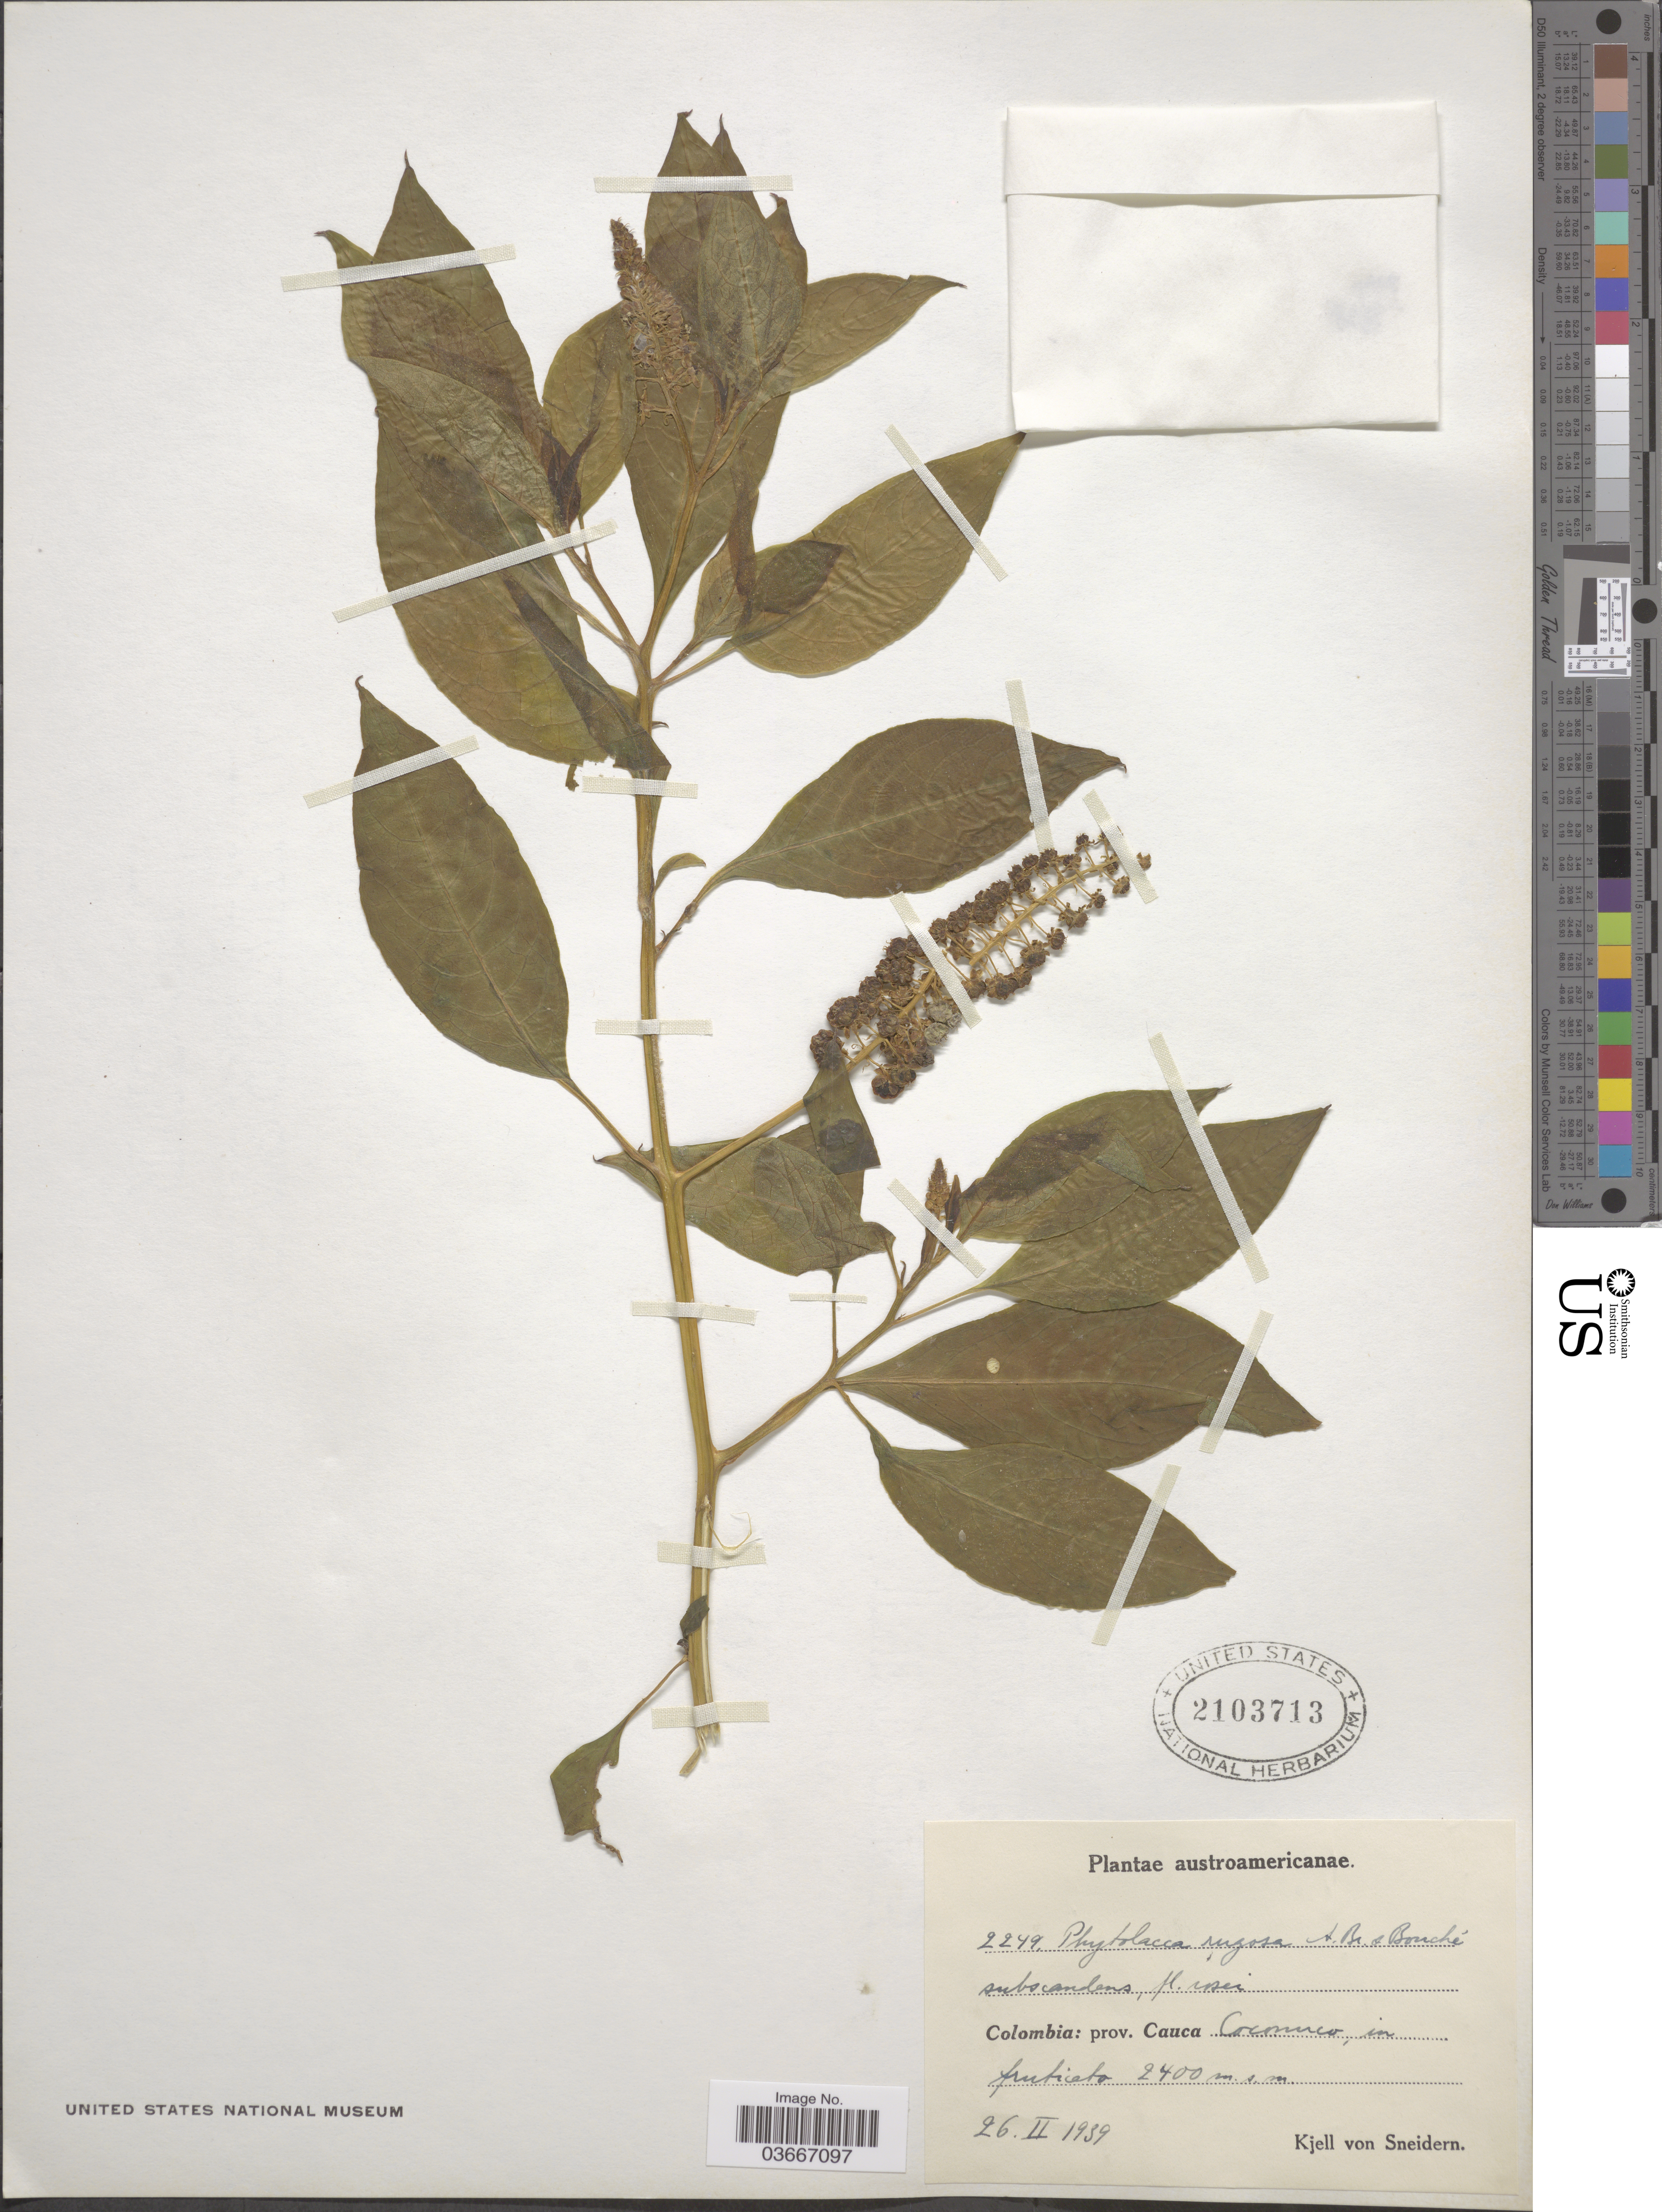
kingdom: Plantae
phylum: Tracheophyta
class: Magnoliopsida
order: Caryophyllales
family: Phytolaccaceae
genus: Phytolacca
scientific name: Phytolacca rugosa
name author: A. Braun & C.D. Bouché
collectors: K. von Sneidern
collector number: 2249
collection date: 1939-02-26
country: Colombia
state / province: Cauca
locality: Coconuco.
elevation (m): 2400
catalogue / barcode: US 2103713